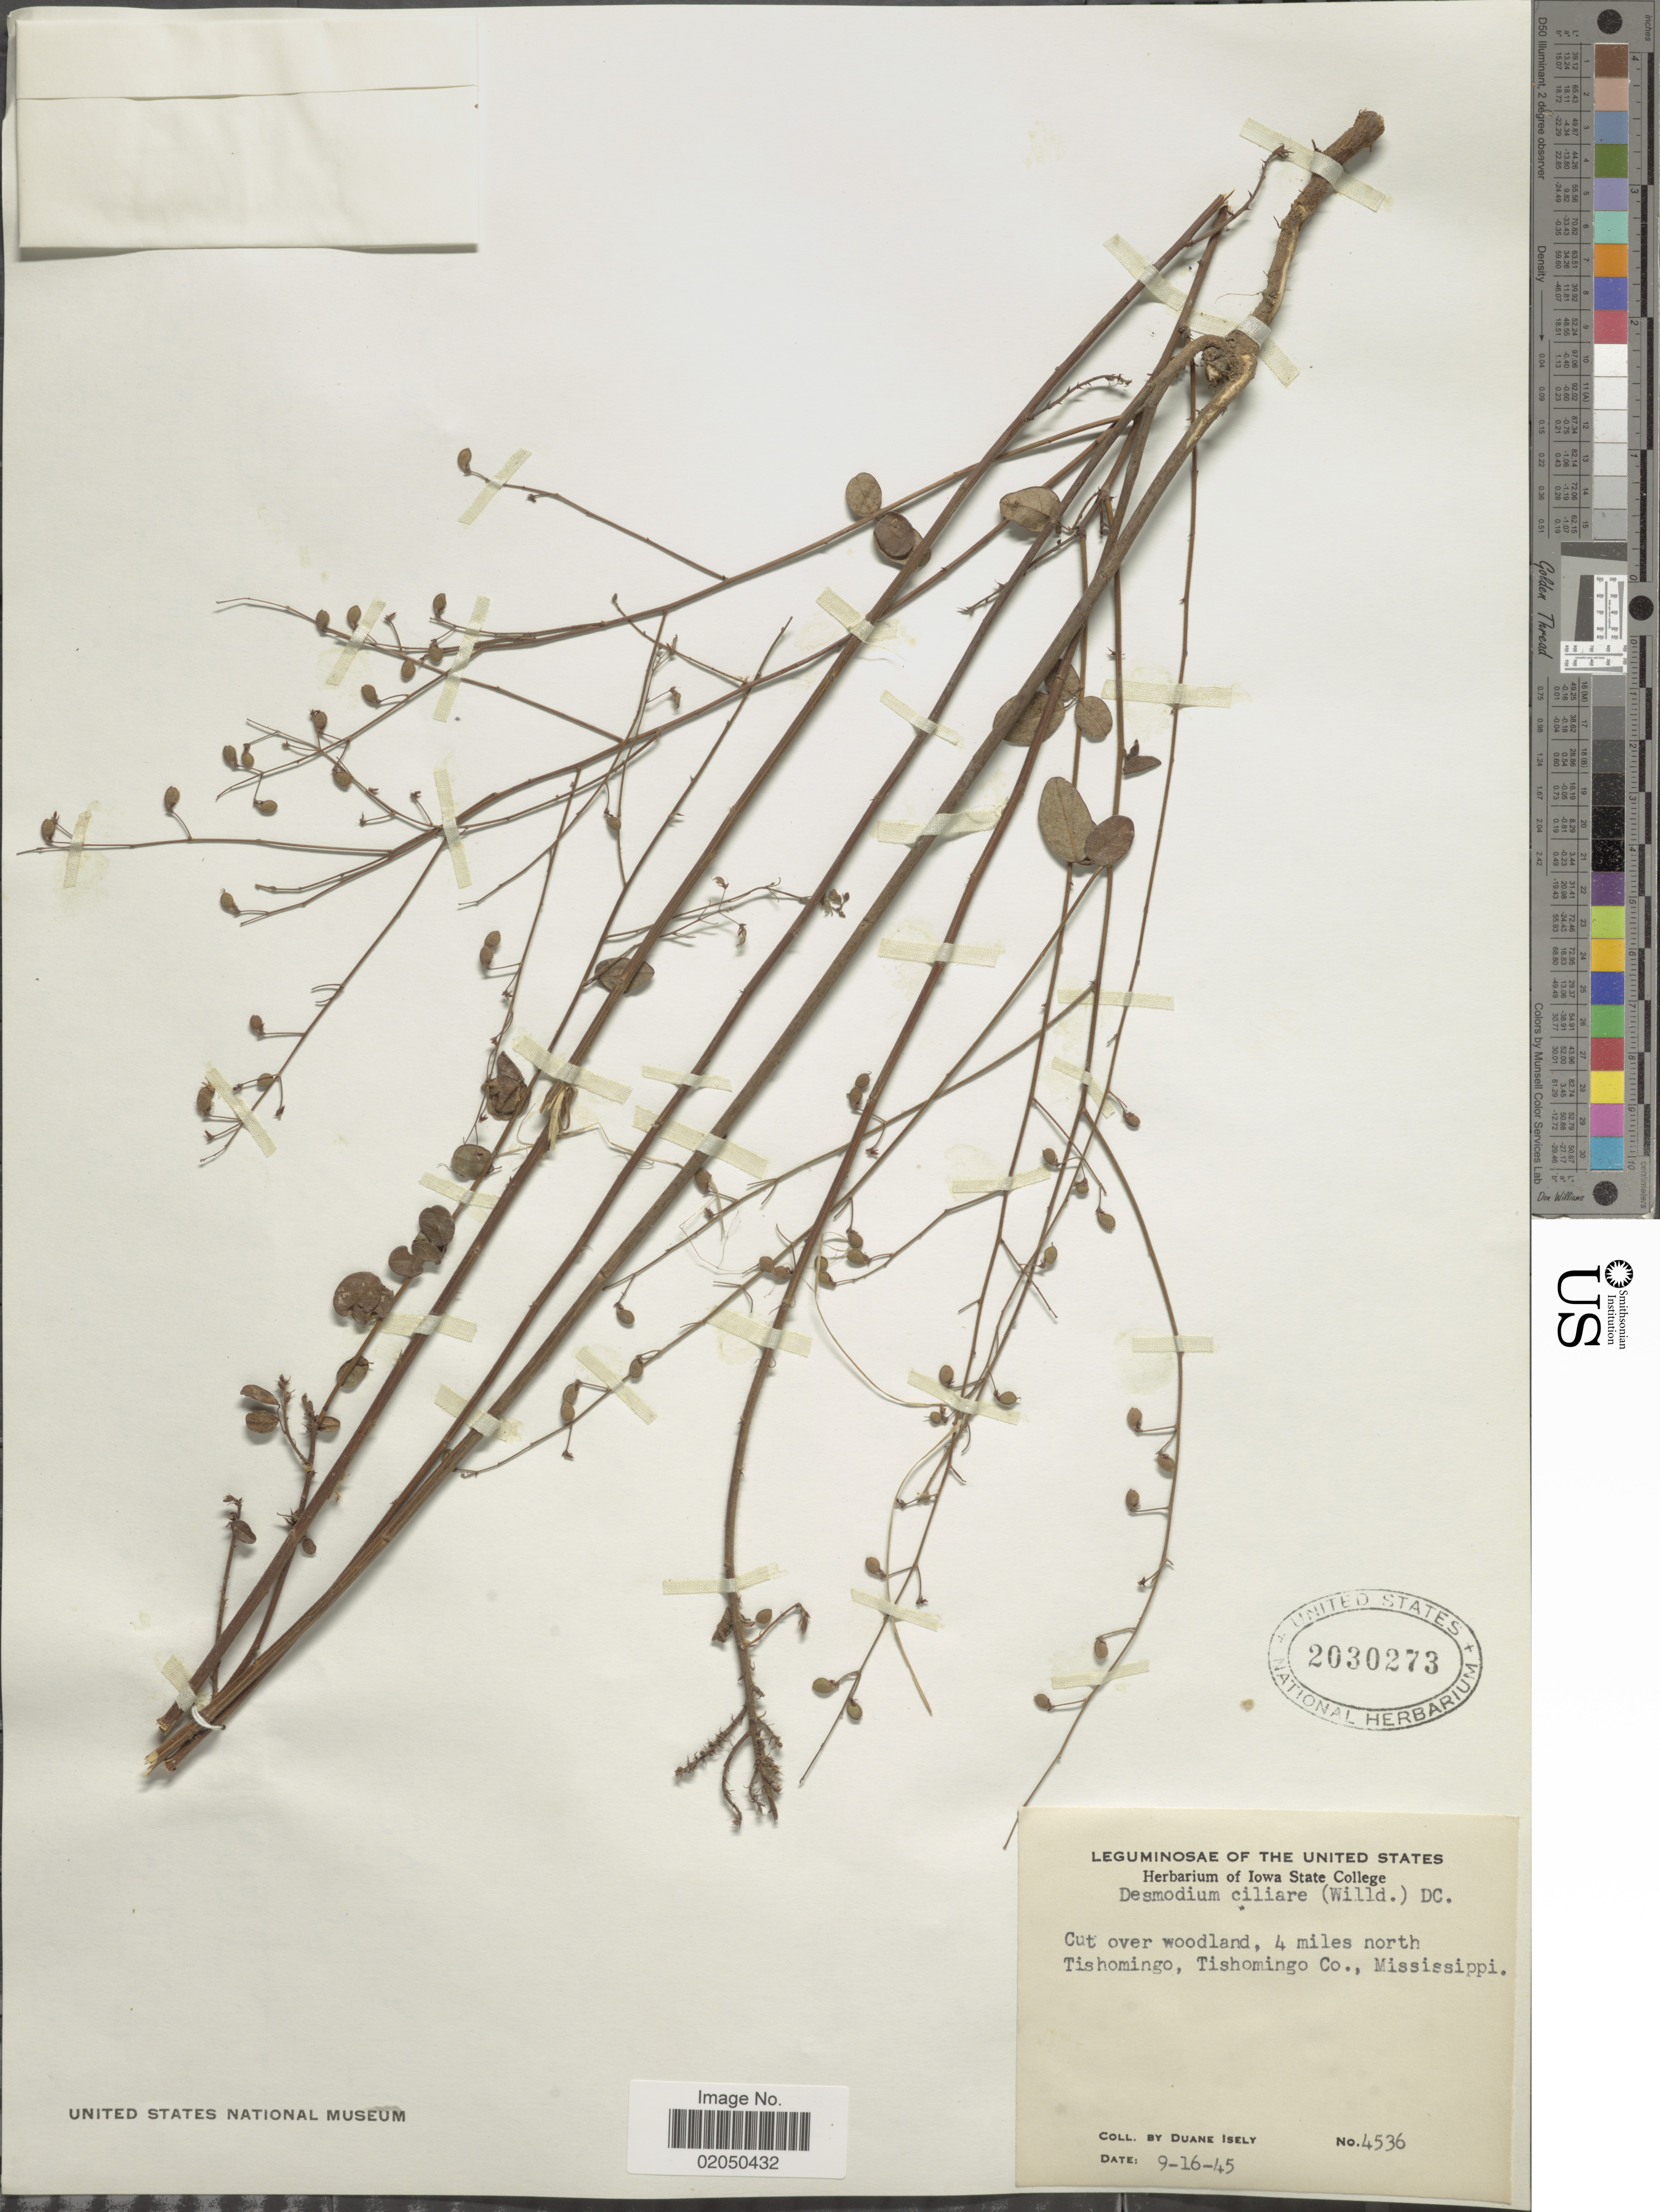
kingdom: Plantae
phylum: Tracheophyta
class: Magnoliopsida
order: Fabales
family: Fabaceae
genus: Desmodium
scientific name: Desmodium ciliare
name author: (Muhl. ex Willd.) DC.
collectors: D. Isely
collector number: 4536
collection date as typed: Transcribed d/m/y: 16/9/45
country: United States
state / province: Mississippi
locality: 4 miles north Tishomingo, Tishomingo Co.,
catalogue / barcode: US 2030273